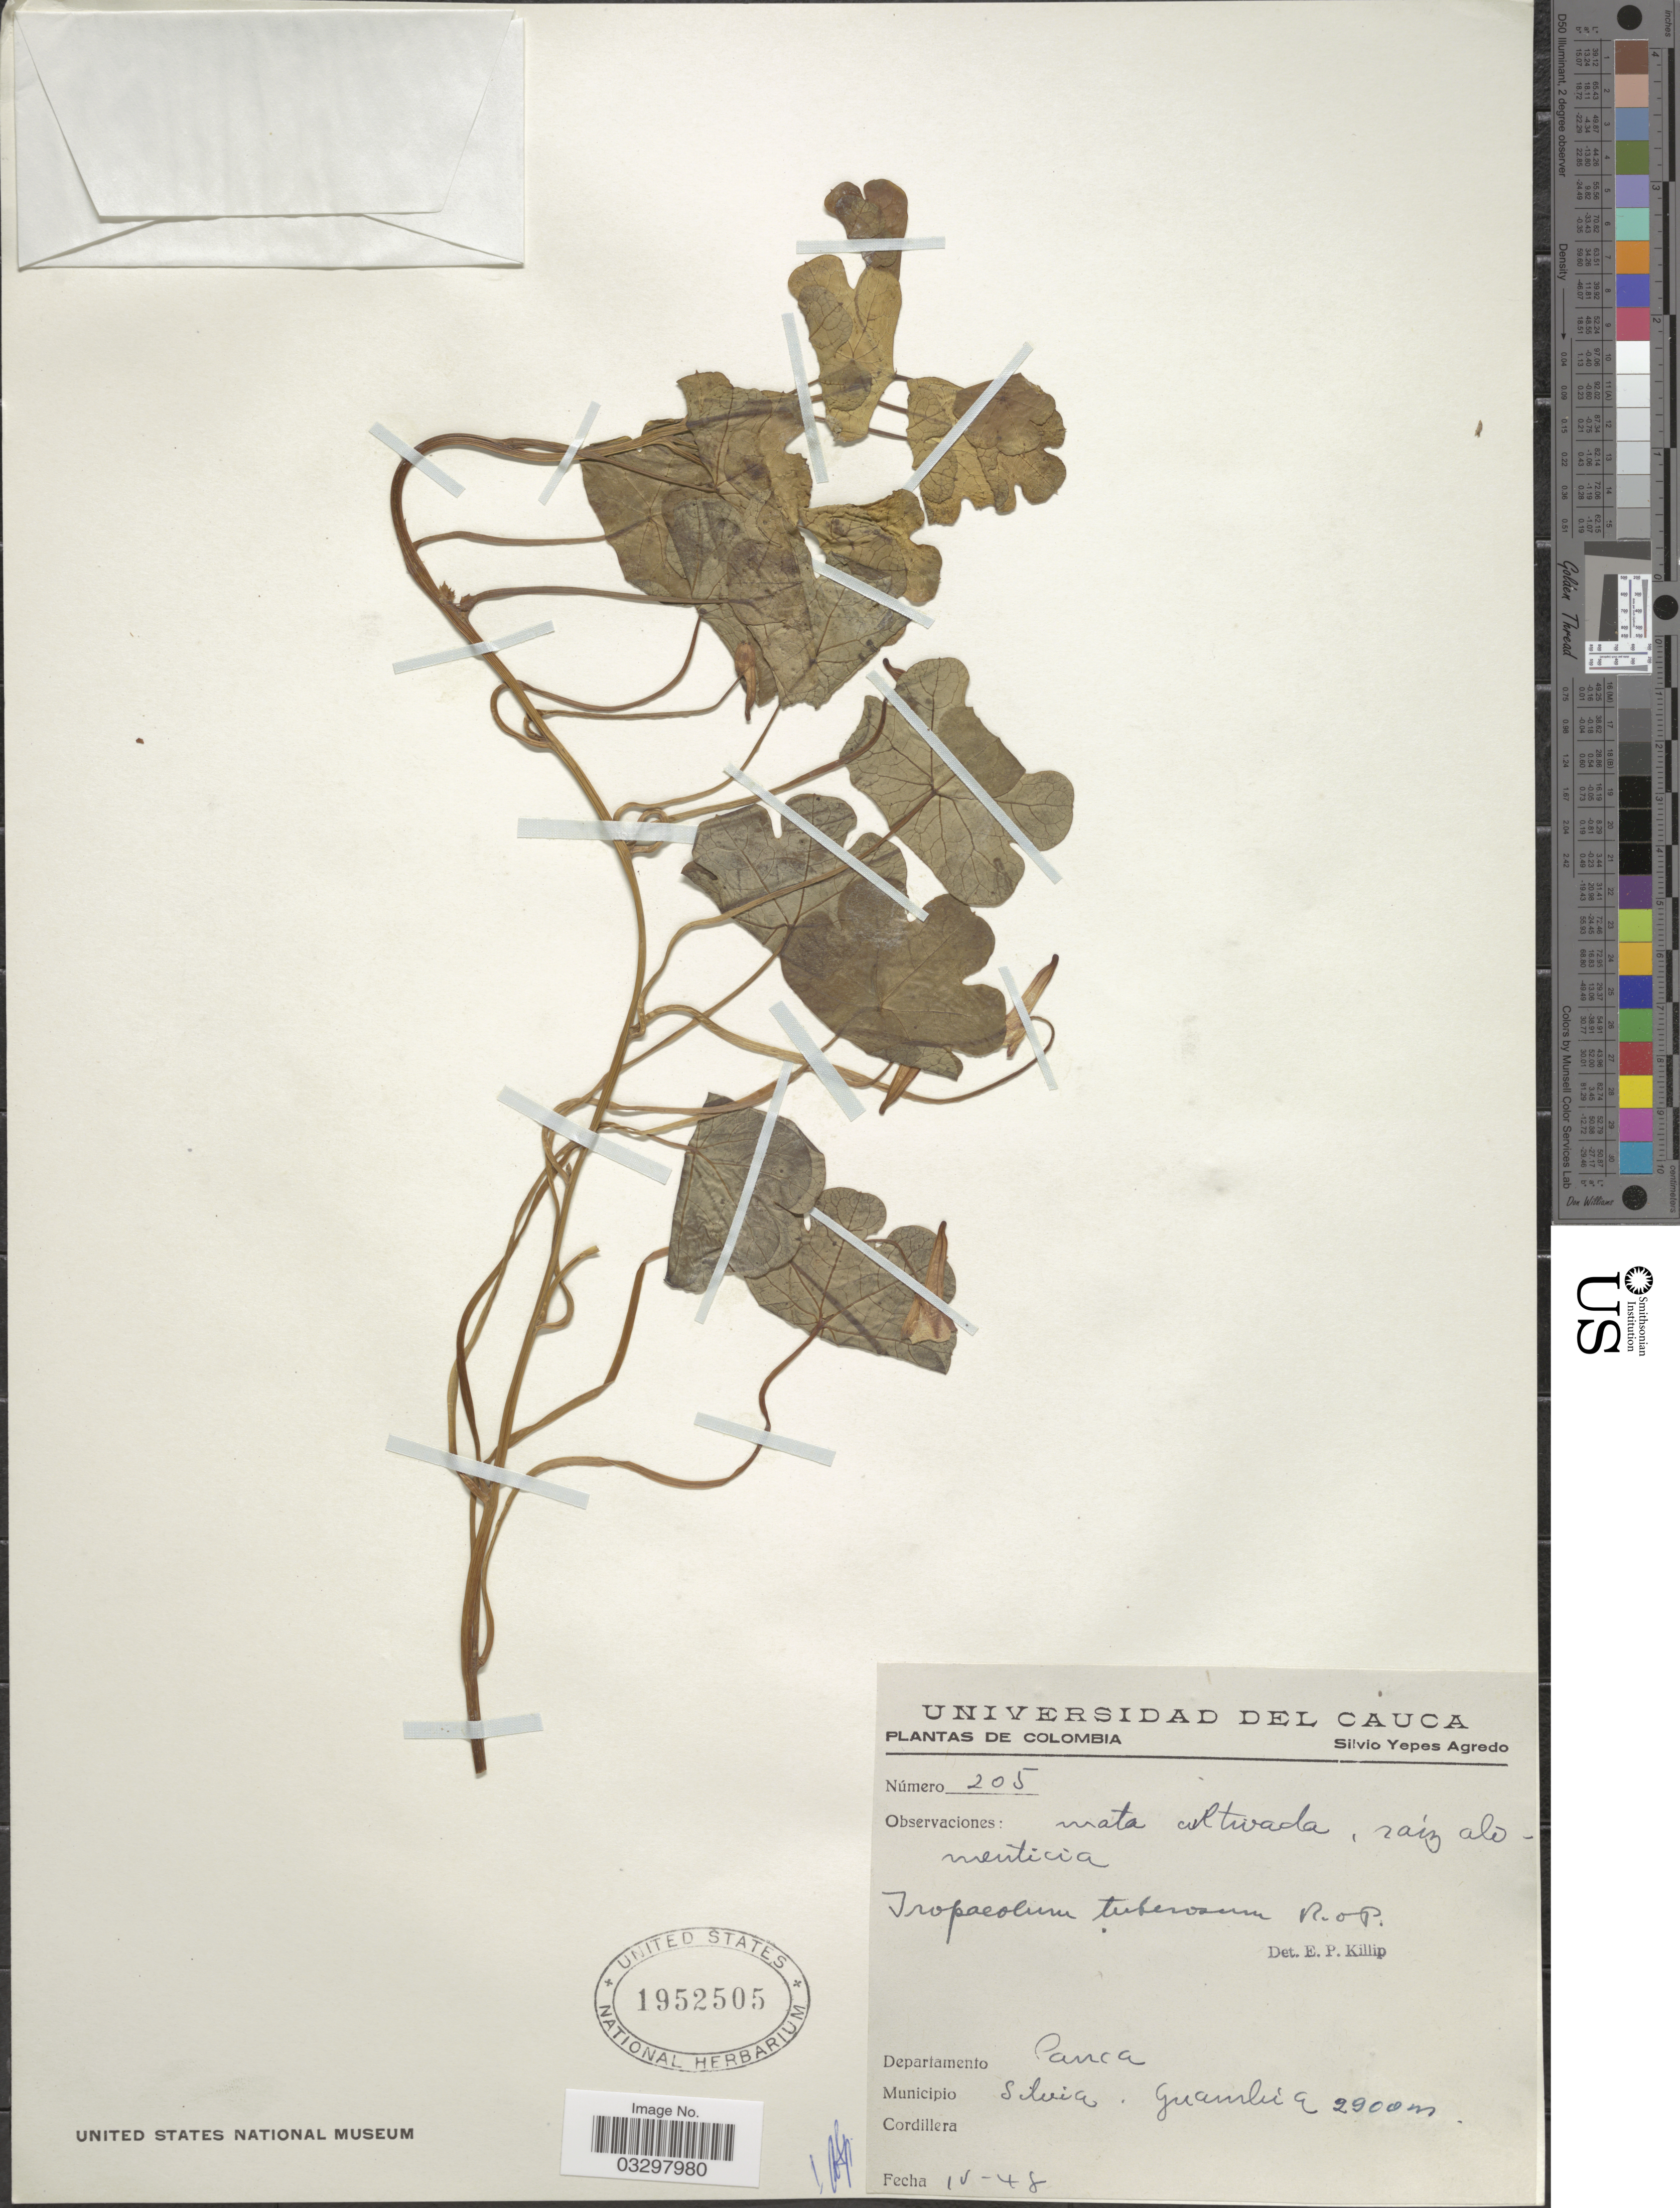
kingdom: Plantae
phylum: Tracheophyta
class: Magnoliopsida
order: Brassicales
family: Tropaeolaceae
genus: Tropaeolum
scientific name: Tropaeolum tuberosum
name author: Ruiz & Pav.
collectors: S. Yepes-Agredo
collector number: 205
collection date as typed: Transcribed d/m/y: /4/48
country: Colombia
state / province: Cauca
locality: Departamento Cauca, Municipio Silvia, Guambia.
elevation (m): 2900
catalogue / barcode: US 1952505